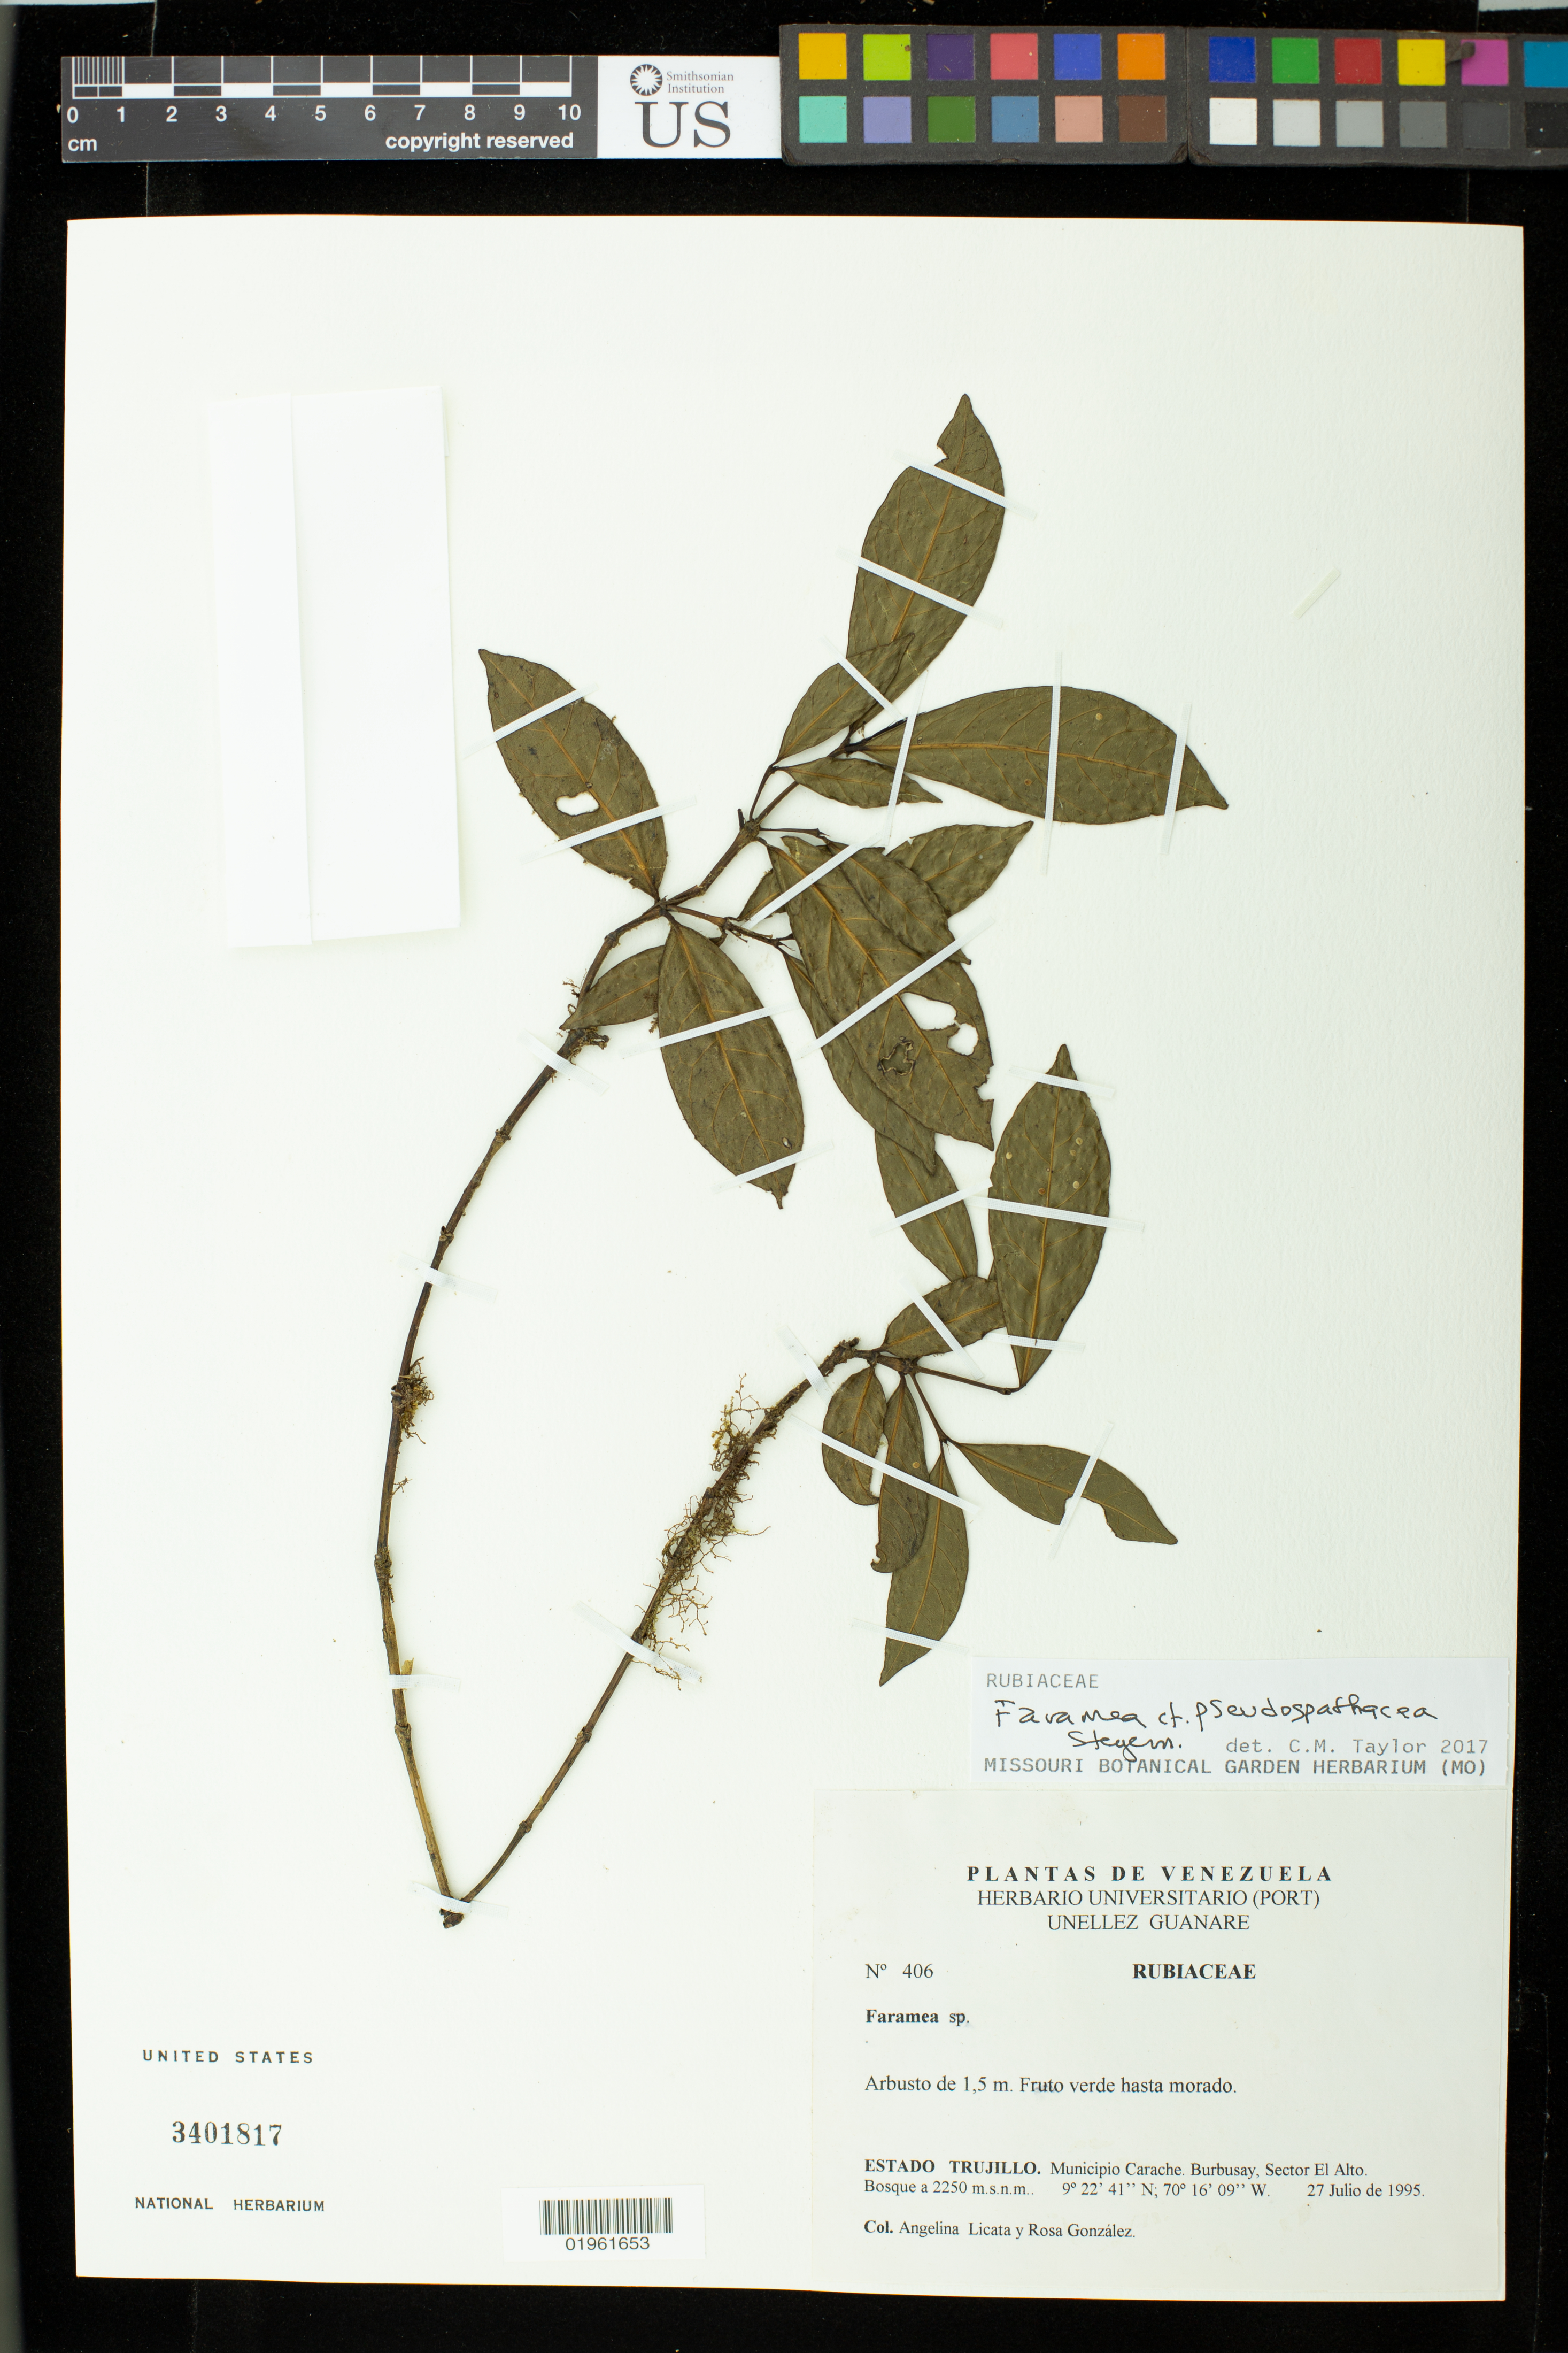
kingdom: Plantae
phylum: Tracheophyta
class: Magnoliopsida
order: Gentianales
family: Rubiaceae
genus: Faramea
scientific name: Faramea sp.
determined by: Taylor, Charlotte M.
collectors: A. Licata & R. González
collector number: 406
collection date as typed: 27 Jul 1995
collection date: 1995-07-27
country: Venezuela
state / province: Trujillo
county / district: Carache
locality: Burbusay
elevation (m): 2250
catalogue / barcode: US 3401817